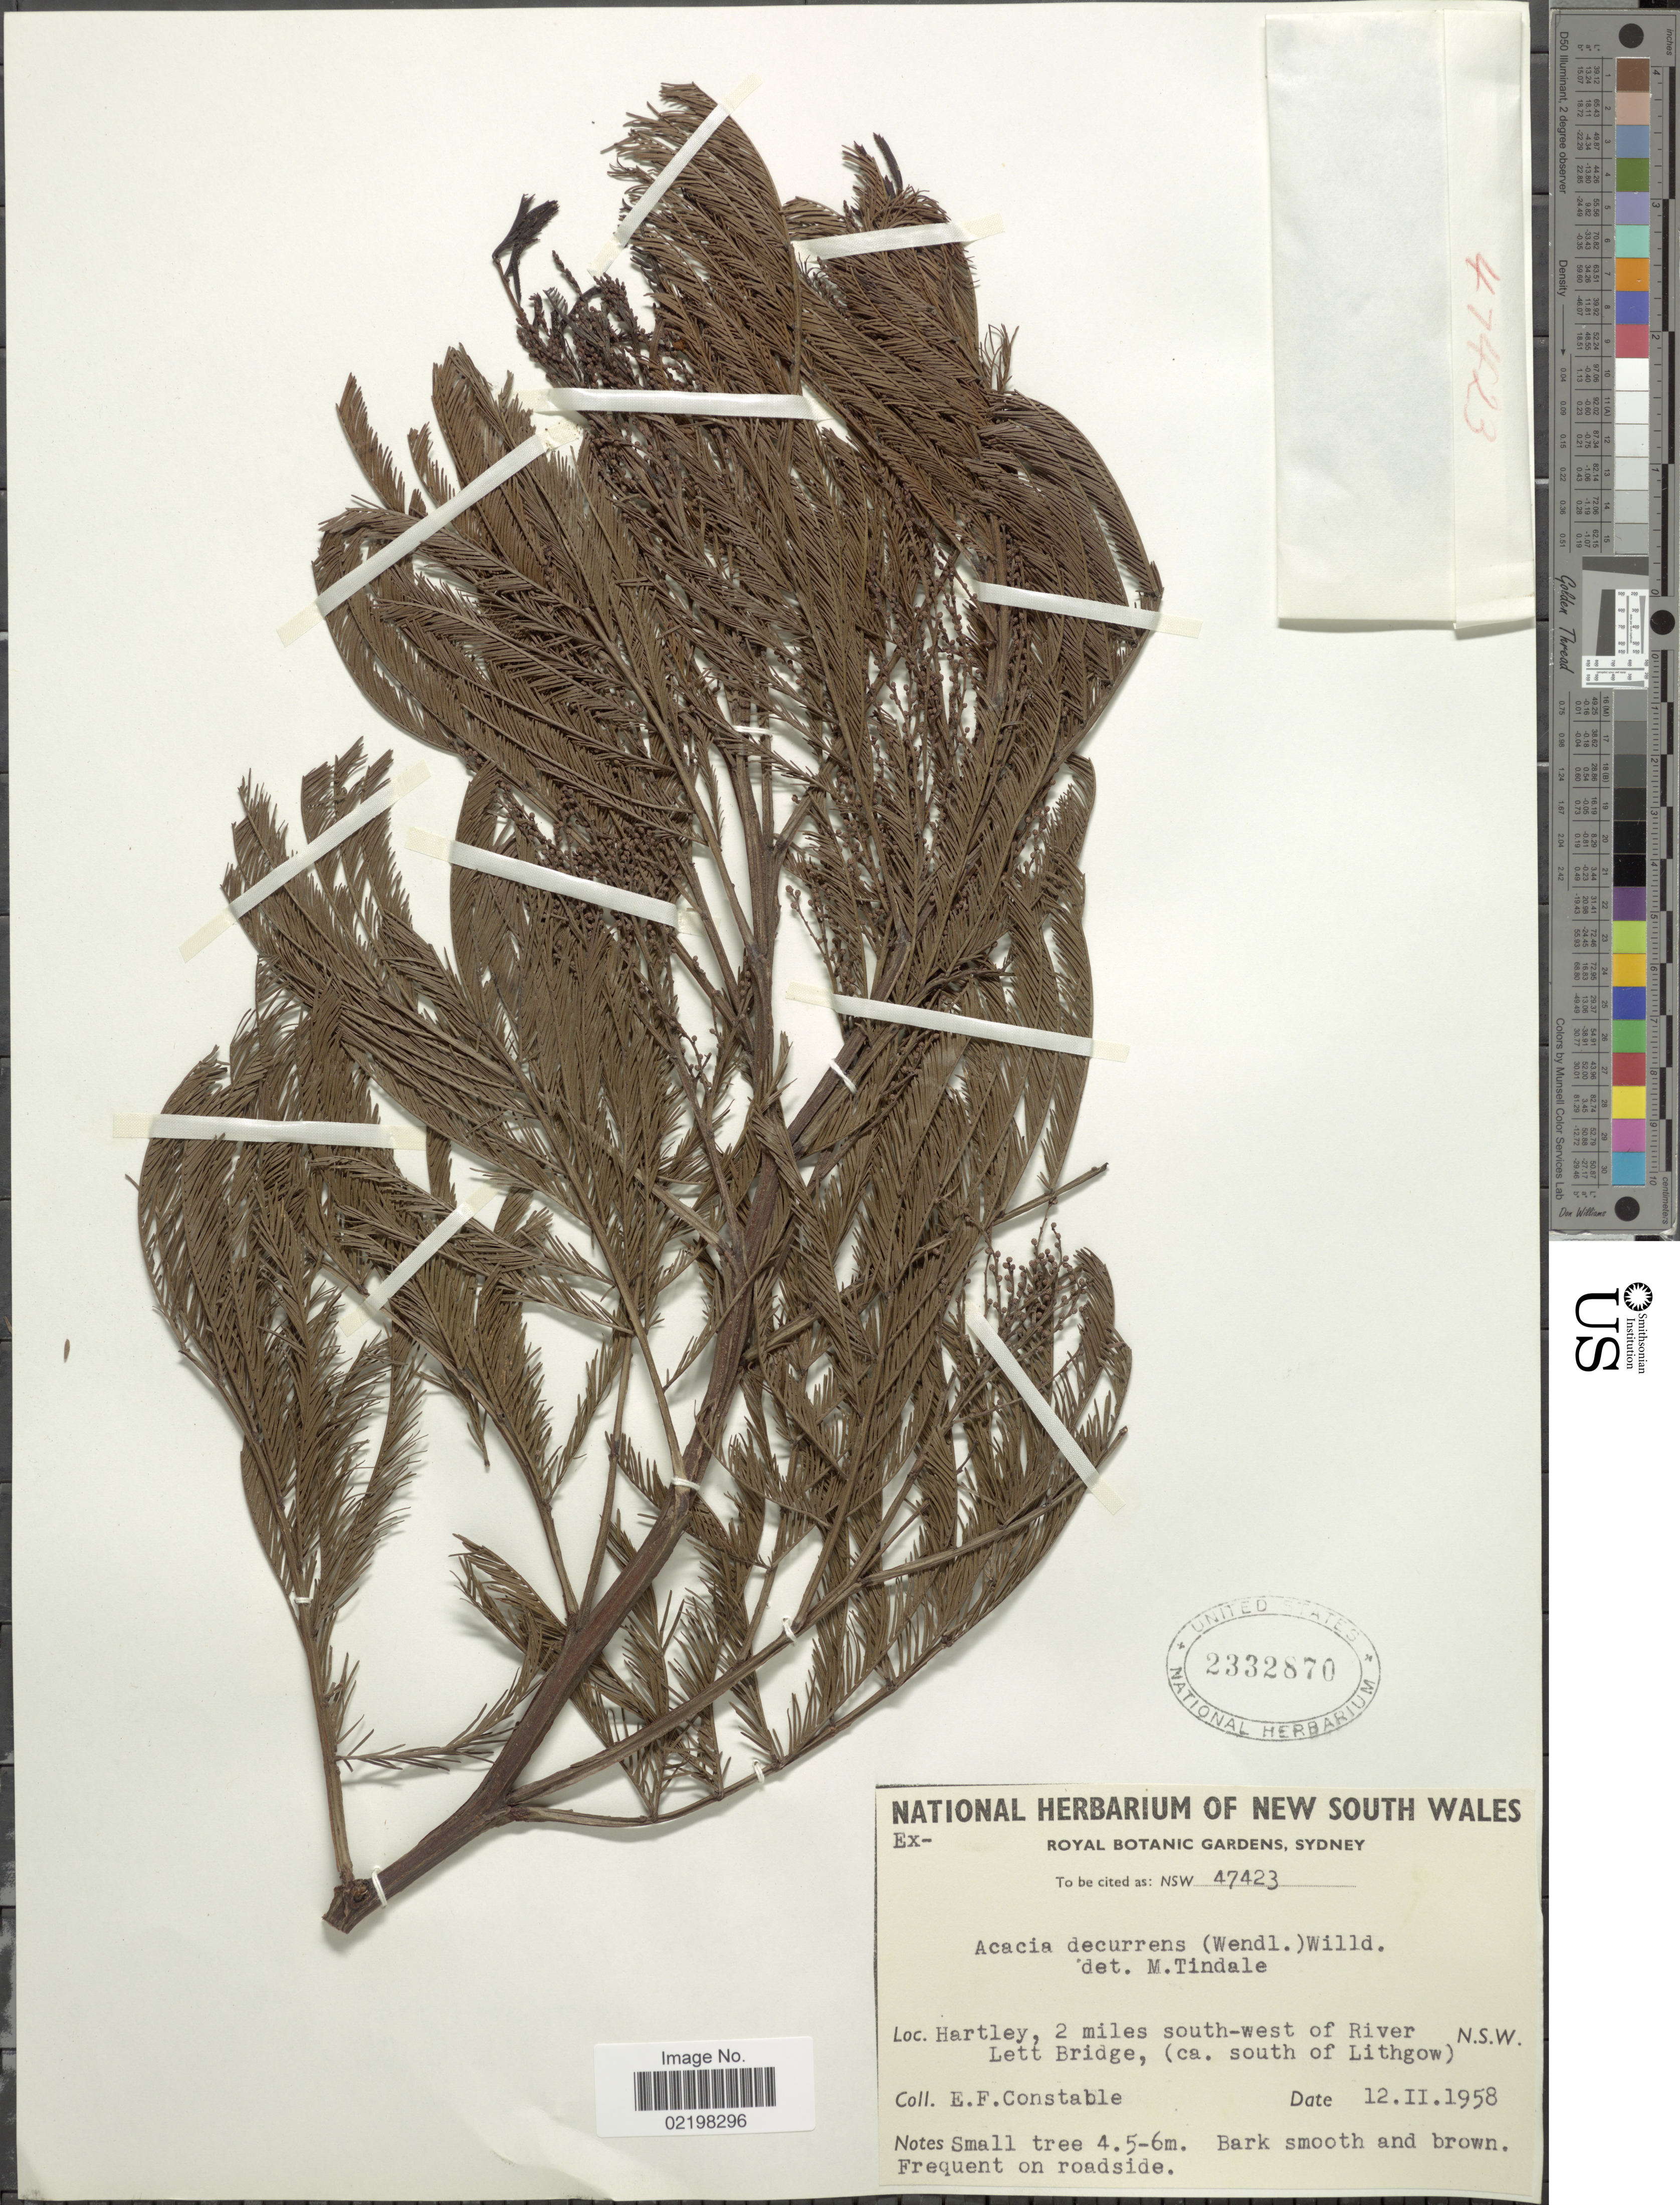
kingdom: Plantae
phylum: Tracheophyta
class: Magnoliopsida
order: Fabales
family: Fabaceae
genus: Acacia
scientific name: Acacia decurrens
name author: (J.C. Wendl.) Willd.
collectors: E. F. Constable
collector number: NSW 47423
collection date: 1958-02-12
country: Australia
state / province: New South Wales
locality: Hartley, 2 miles south-west- of River Lett Bridge, ca. south of Lithgow).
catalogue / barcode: US 2332870